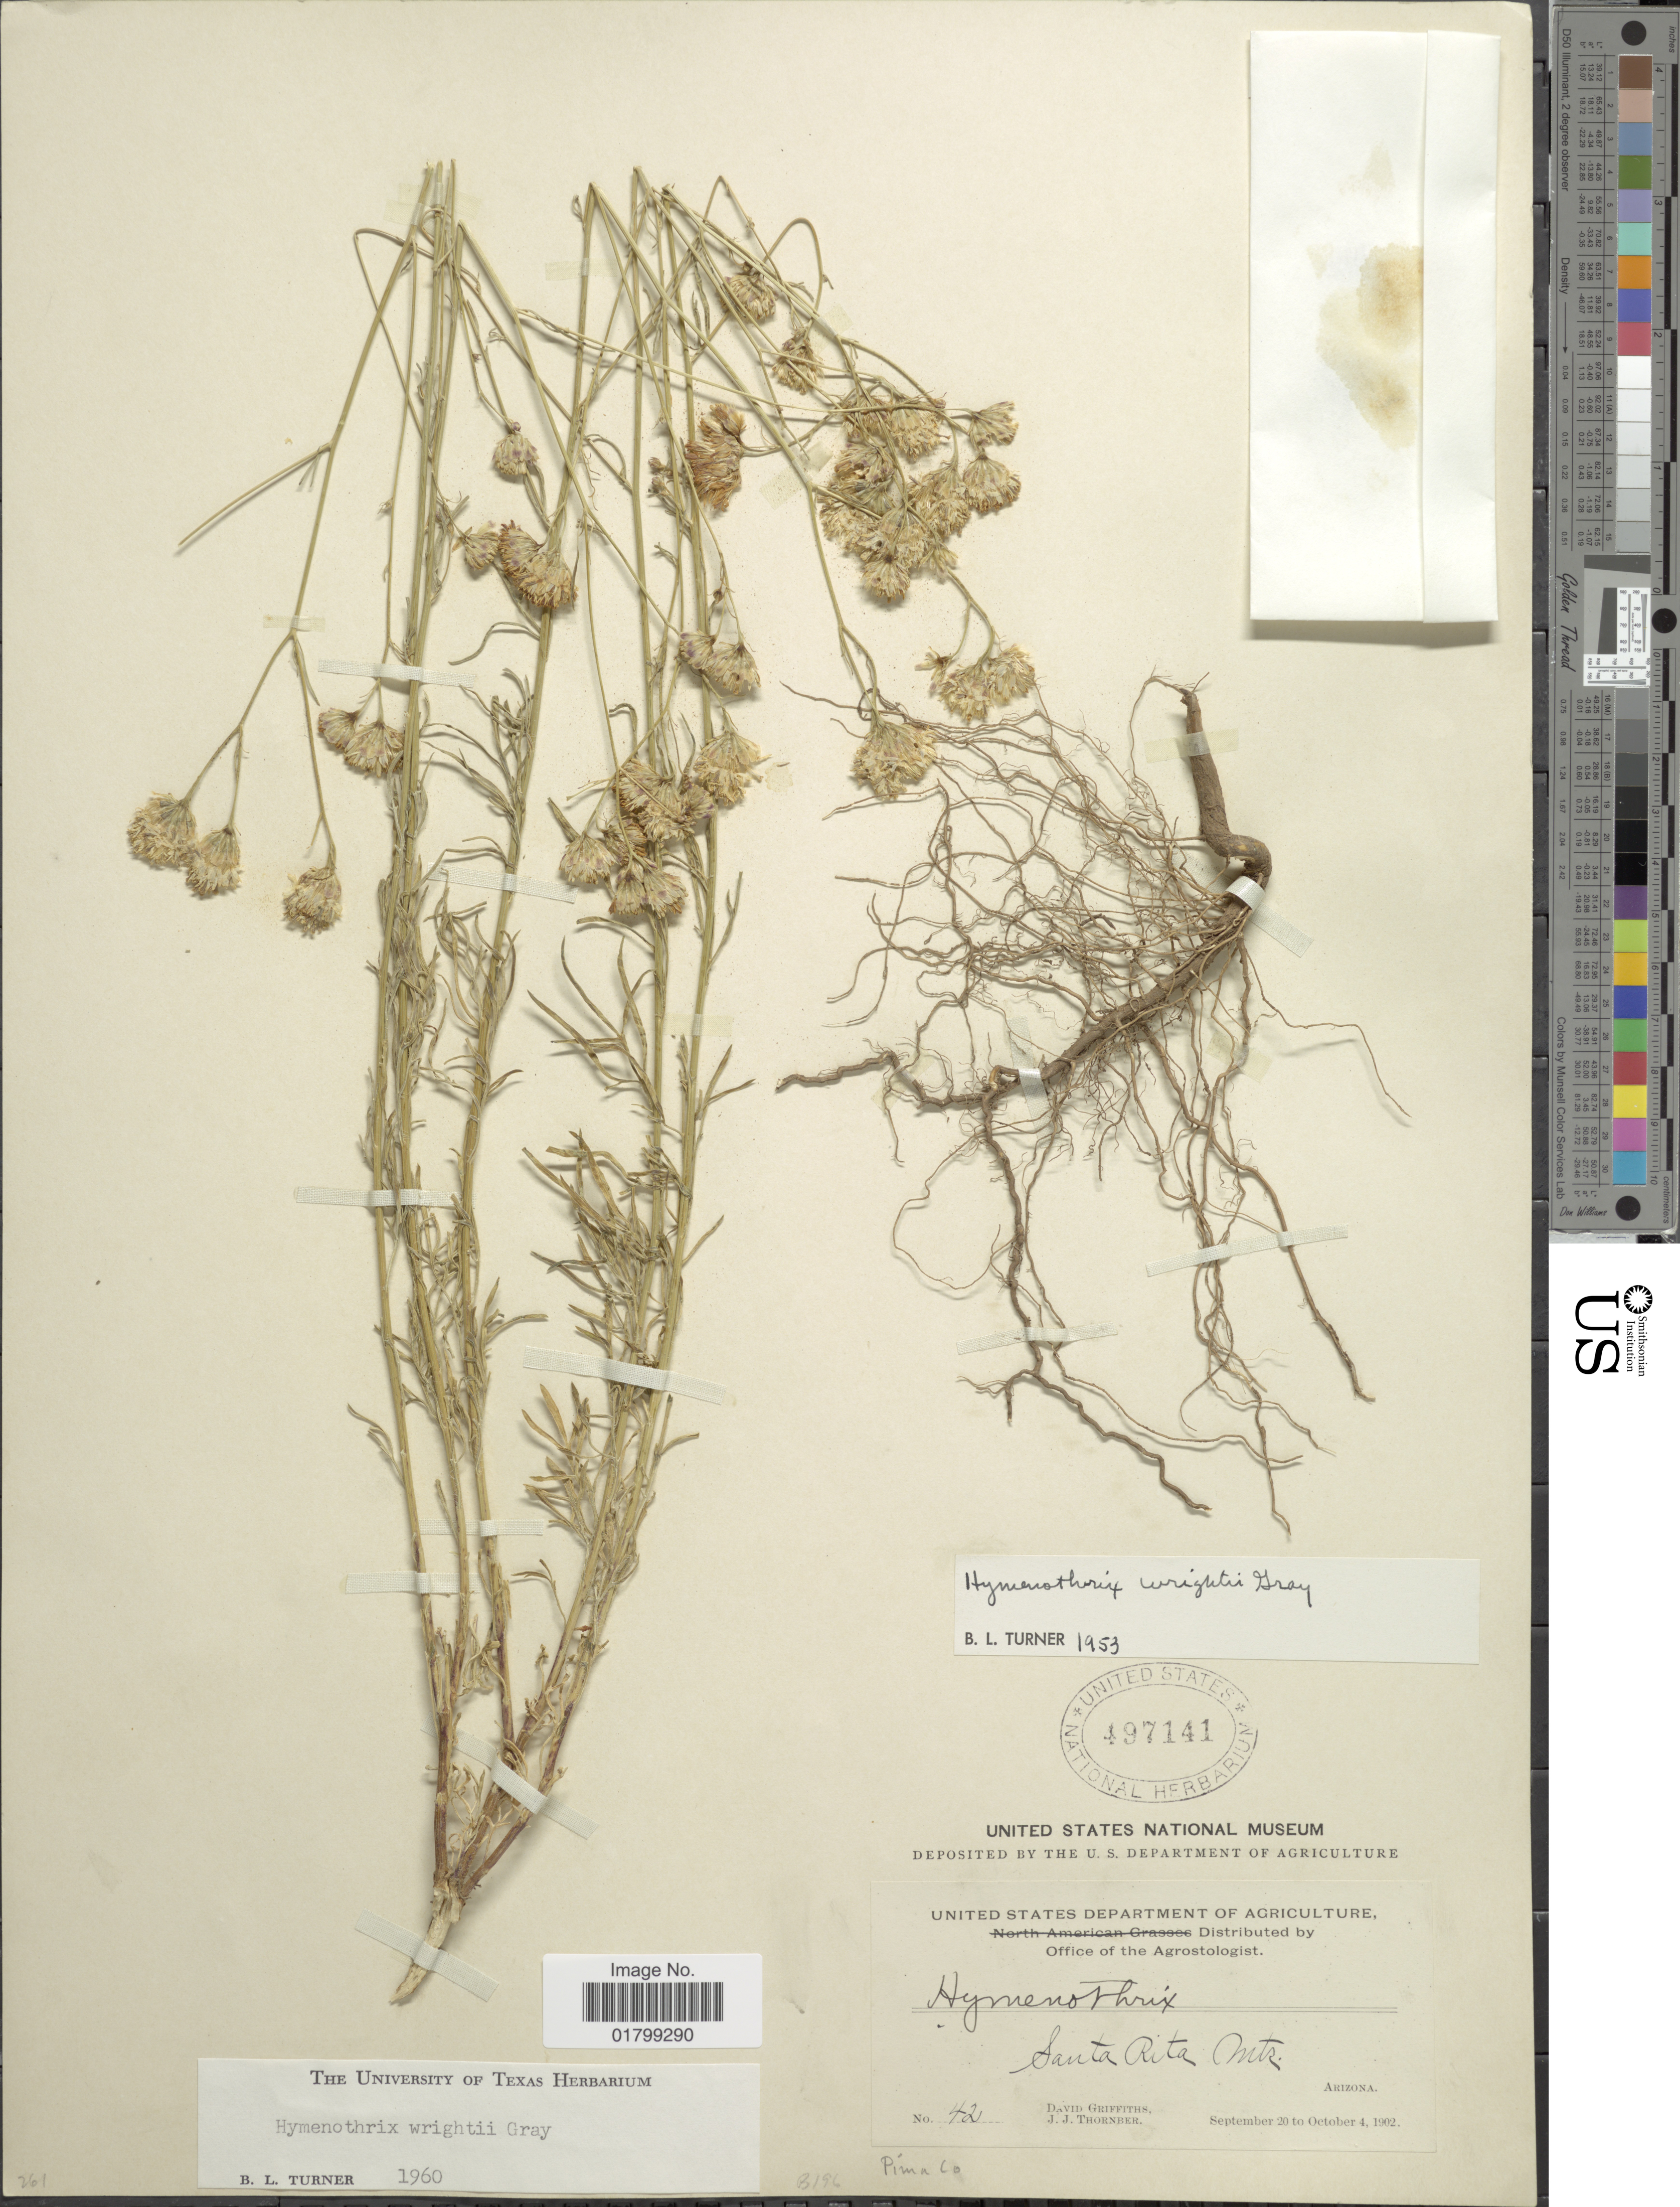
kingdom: Plantae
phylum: Tracheophyta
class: Magnoliopsida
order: Asterales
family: Asteraceae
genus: Hymenothrix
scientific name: Hymenothrix wrightii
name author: A. Gray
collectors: D. Griffiths & J. Thornber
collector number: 42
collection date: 1902-09-20/1902-10-04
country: United States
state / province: Arizona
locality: Santa Rita Mts., Pima Co.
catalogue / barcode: US 497141